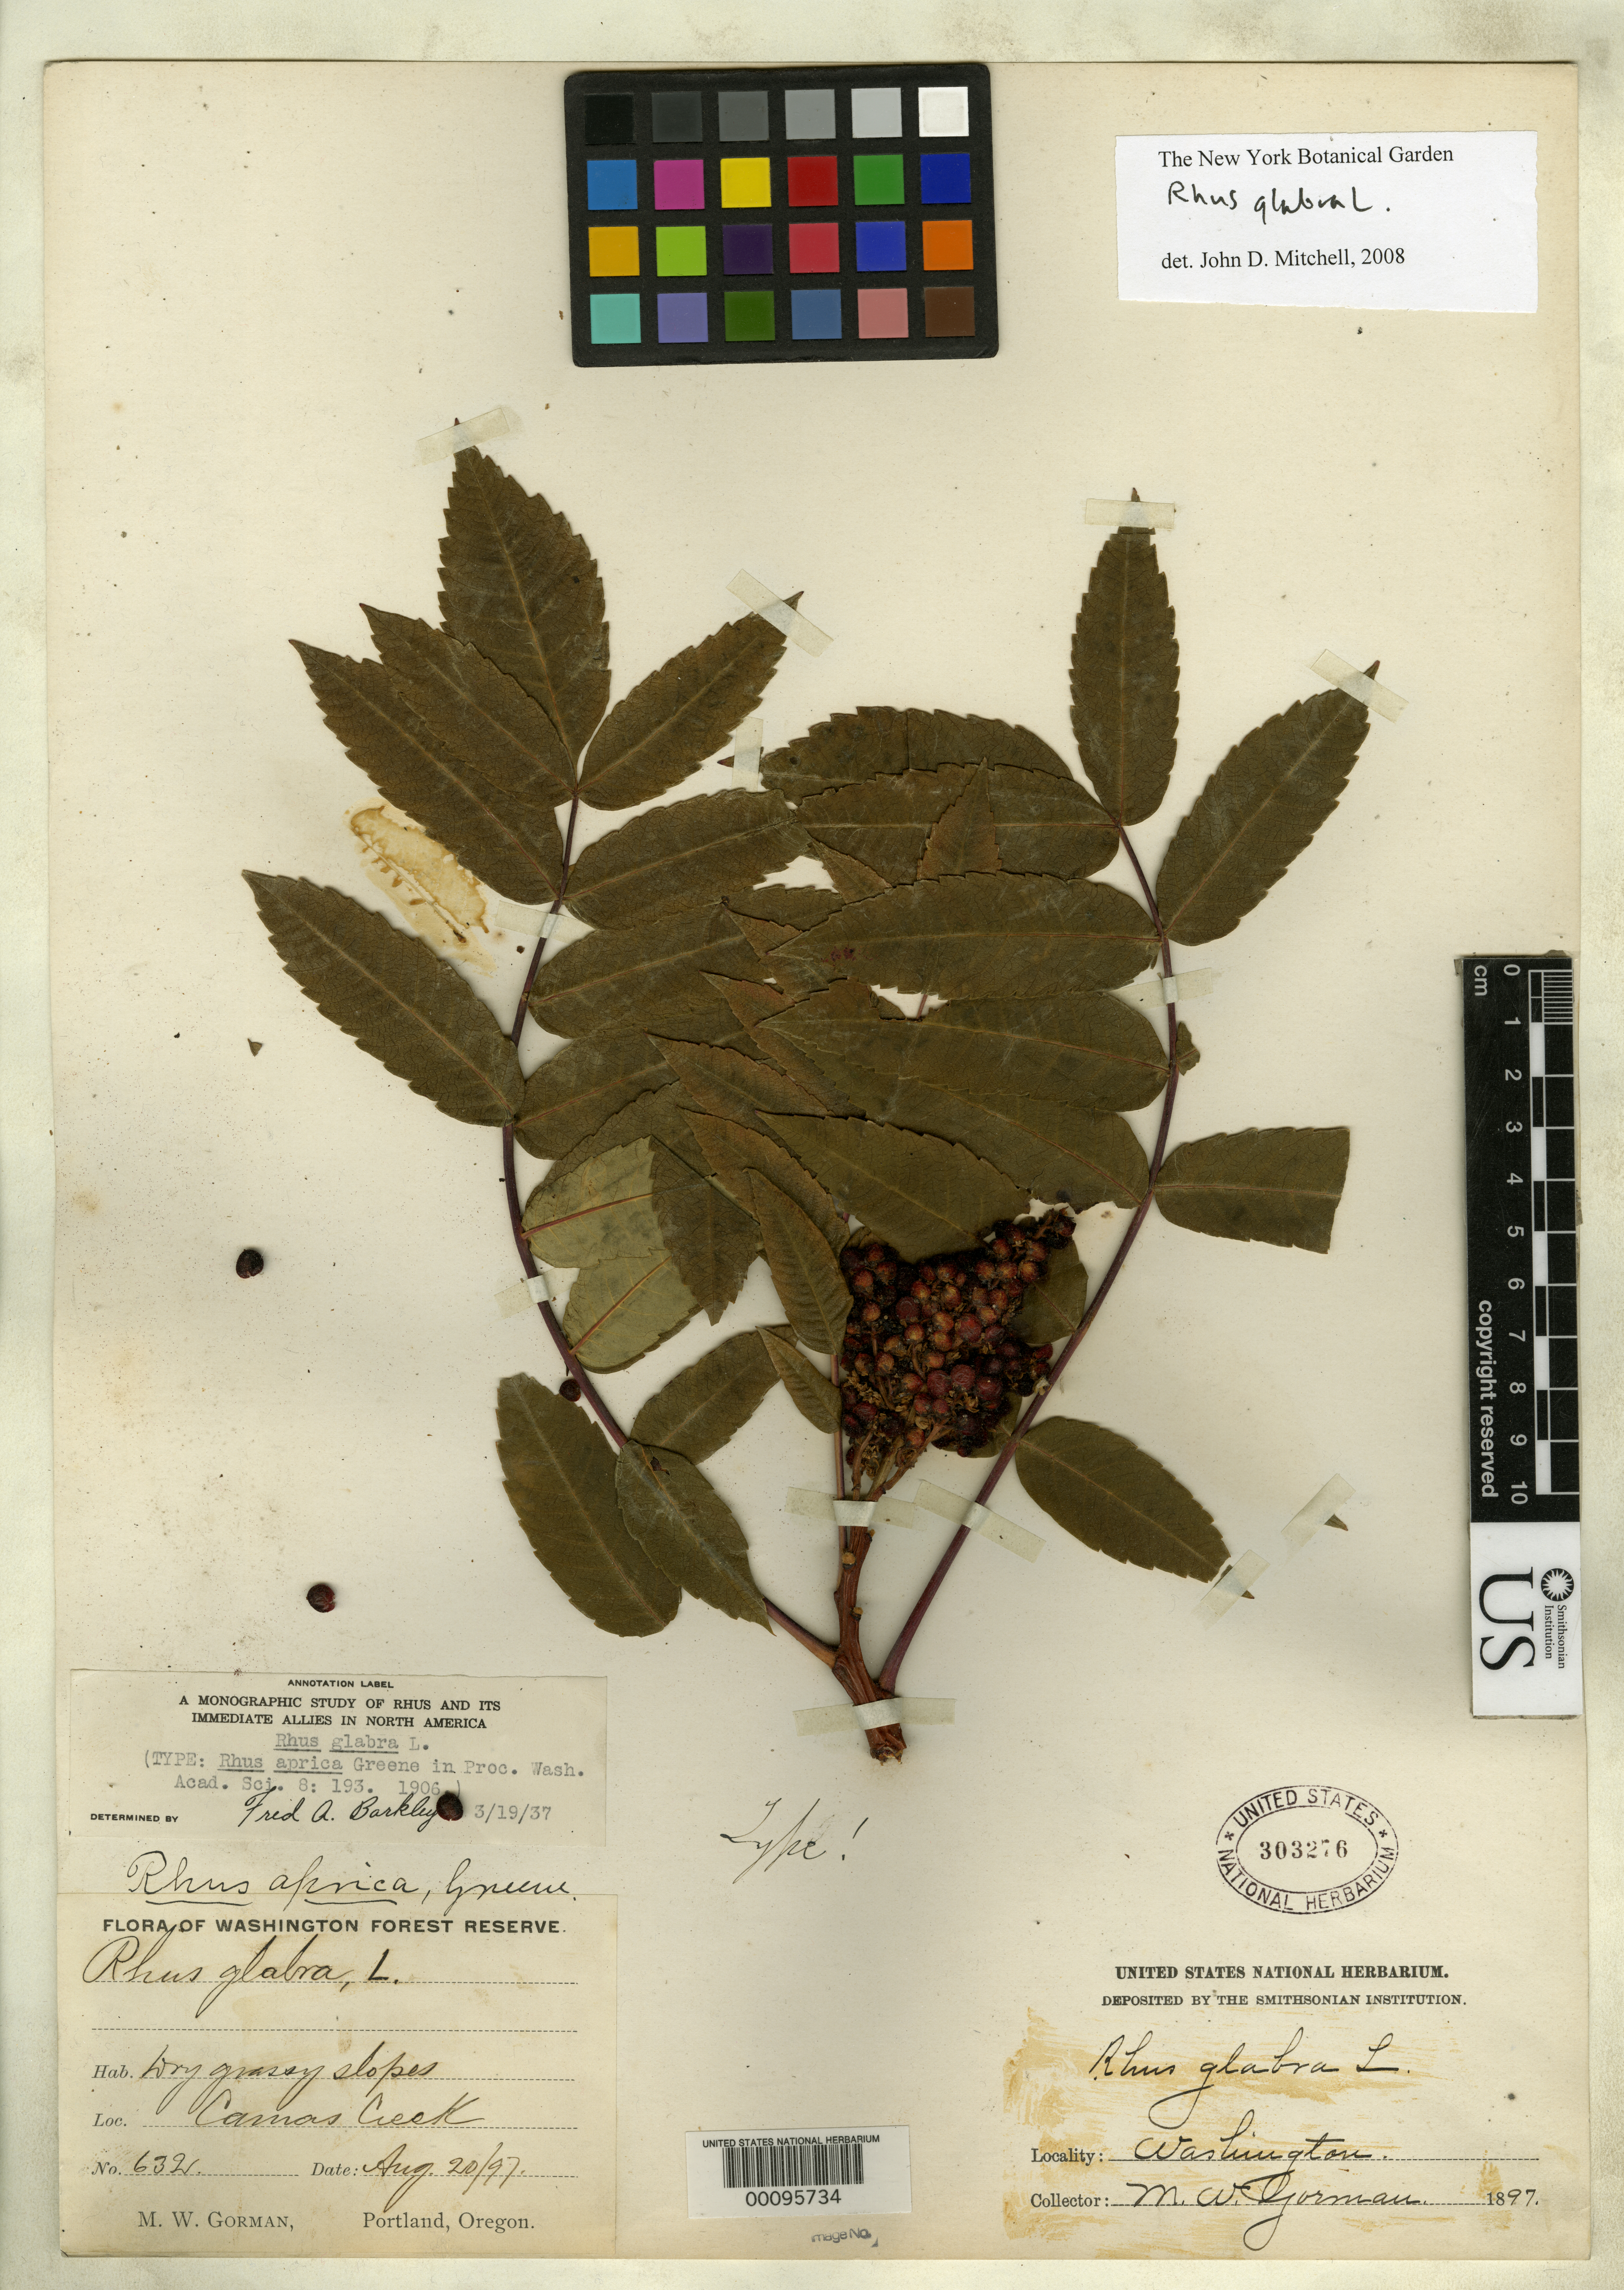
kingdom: Plantae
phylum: Tracheophyta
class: Magnoliopsida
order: Sapindales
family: Anacardiaceae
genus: Rhus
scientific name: Rhus aprica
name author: Greene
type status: Holotype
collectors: M. W. Gorman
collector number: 632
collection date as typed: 20 Aug 1897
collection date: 1897-08-20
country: United States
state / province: Washington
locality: Camas Creek, Washington State Forest Reserve.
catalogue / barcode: US 303276